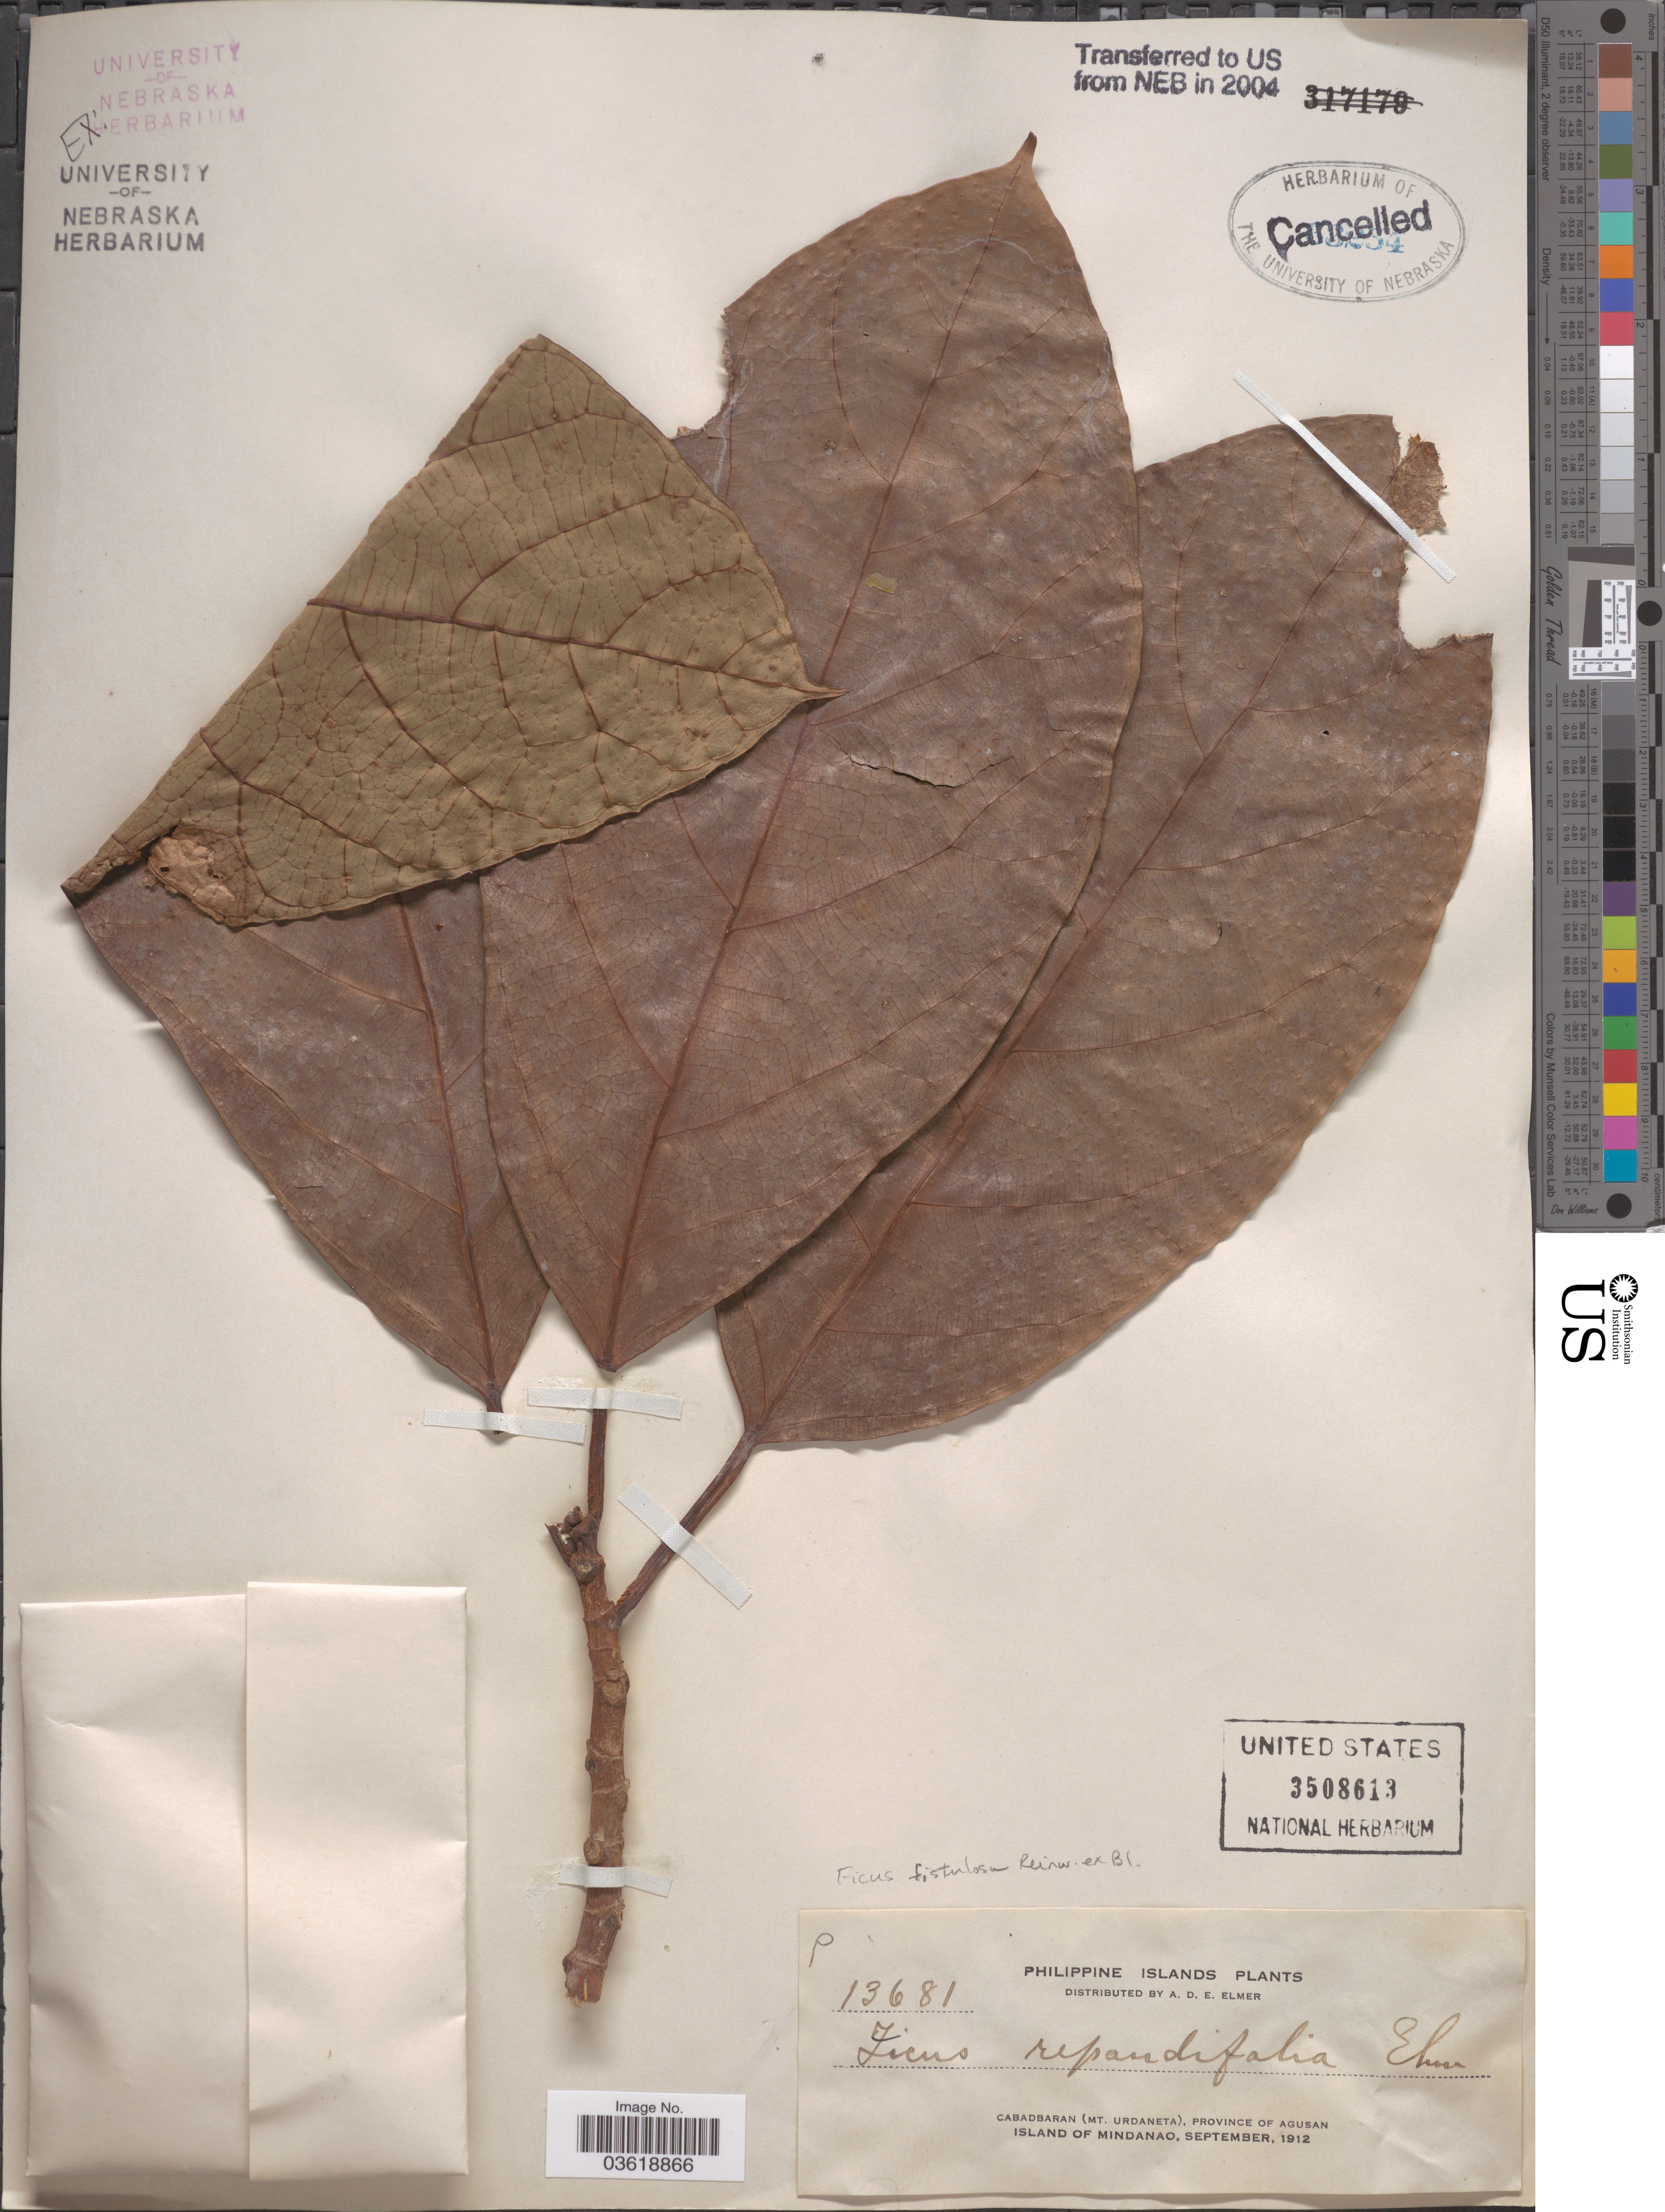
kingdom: Plantae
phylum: Tracheophyta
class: Magnoliopsida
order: Rosales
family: Moraceae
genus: Ficus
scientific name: Ficus fistulosa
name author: Reinw. ex Blume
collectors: A. D. E. Elmer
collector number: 13681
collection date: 1912-09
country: Philippines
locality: Cabadbaran (Mt. Urdaneta), Province of Agusan. Island of Mindanao.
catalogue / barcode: US 3508613